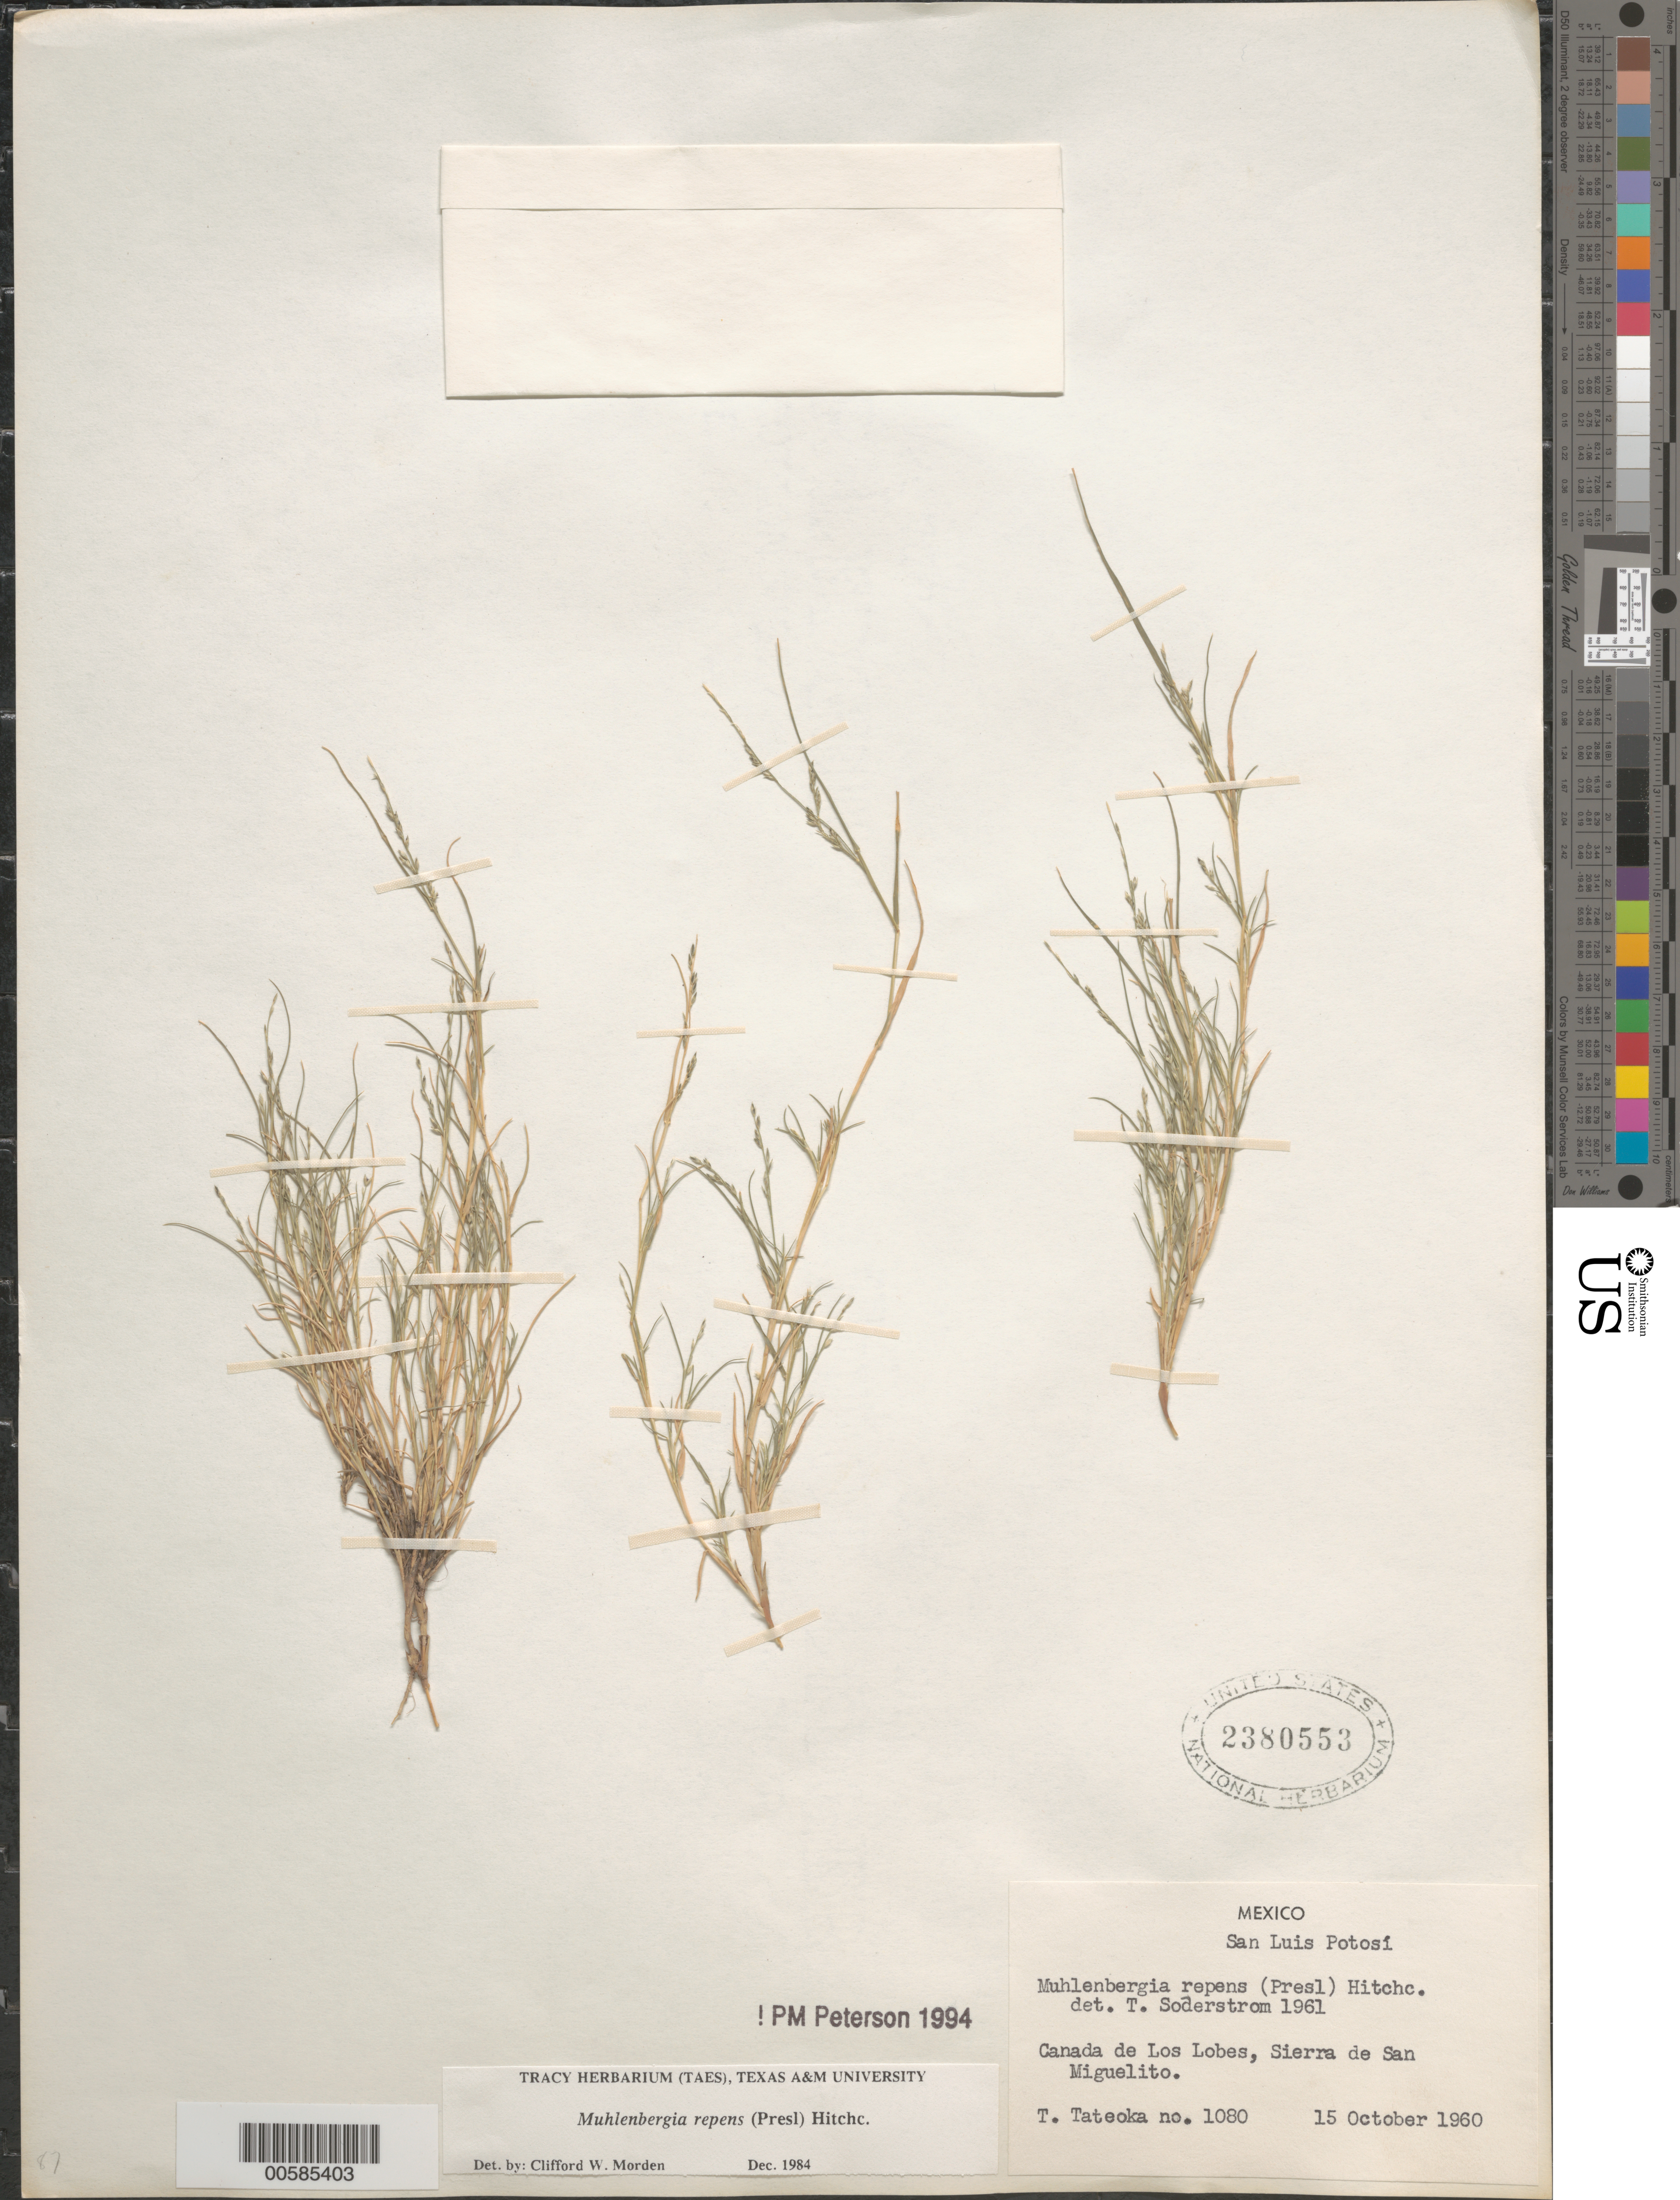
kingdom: Plantae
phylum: Tracheophyta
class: Liliopsida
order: Poales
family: Poaceae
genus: Muhlenbergia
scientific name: Muhlenbergia repens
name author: (J. Presl) Hitchc.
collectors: T. Tateoka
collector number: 1080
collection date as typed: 15 Oct 1960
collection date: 1960-10-15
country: Mexico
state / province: San Luis Potosi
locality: Canada de Los Lobes, Sierra de San Miguelito.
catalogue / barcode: US 2380553